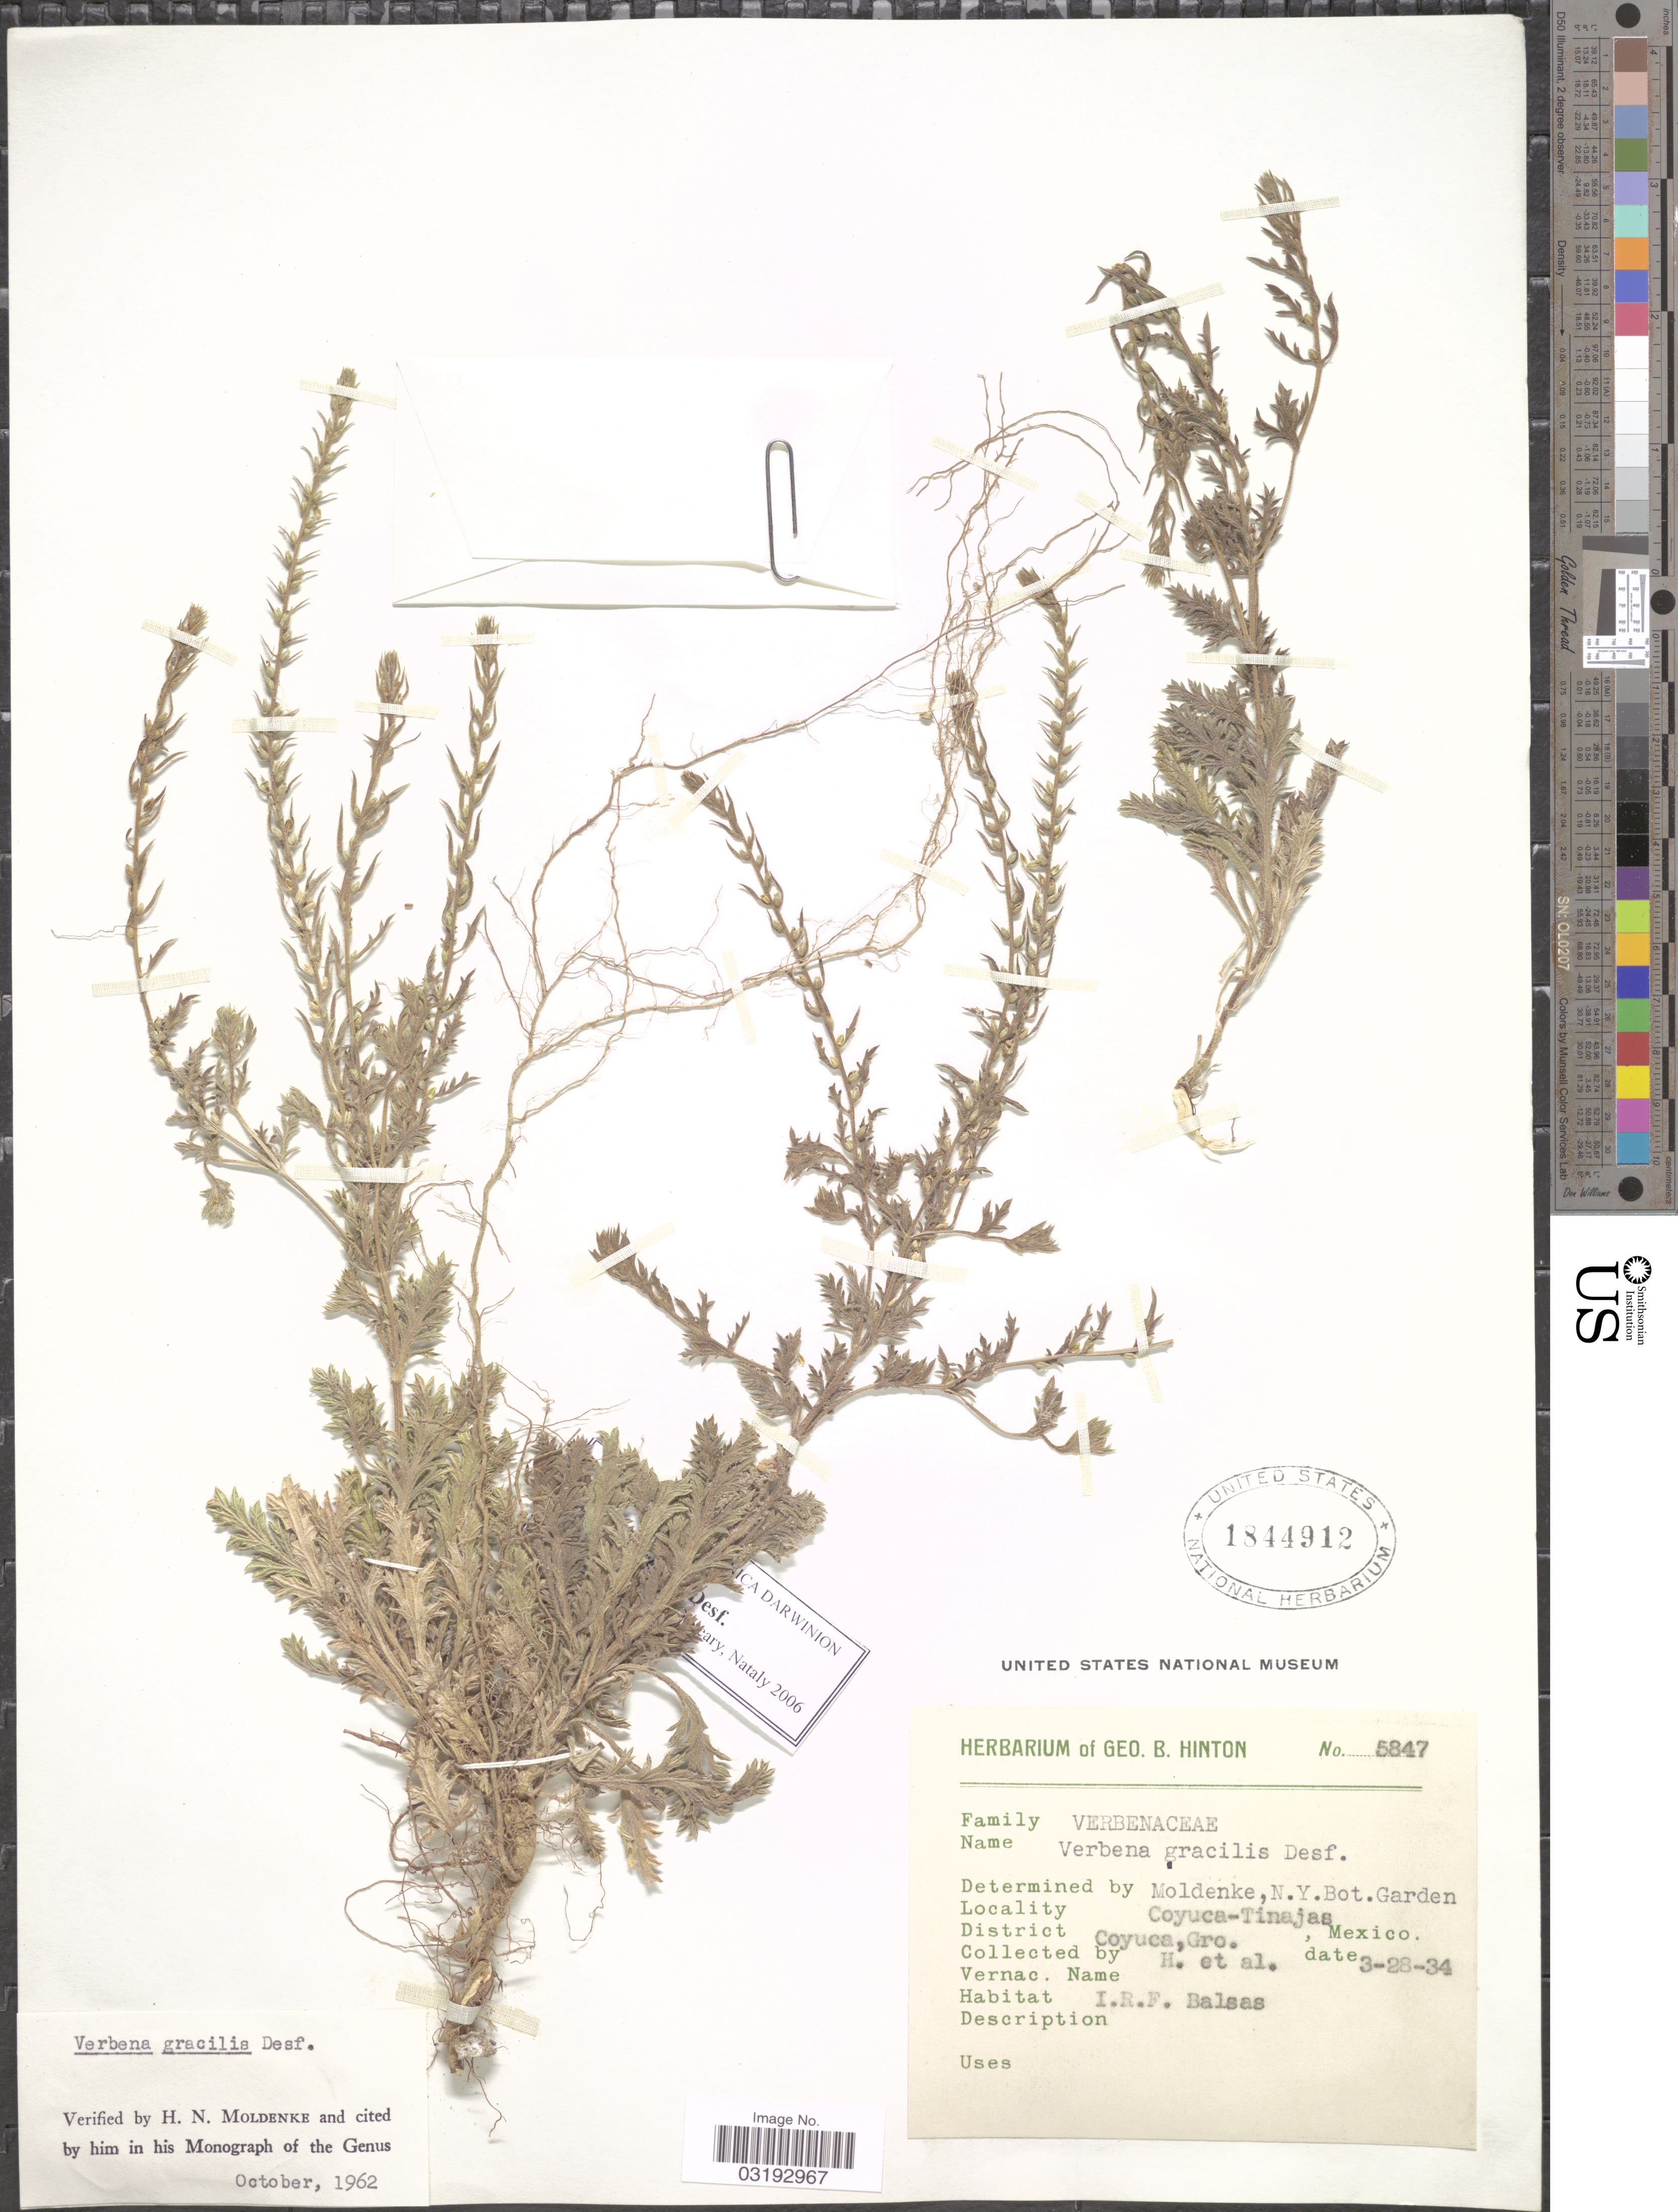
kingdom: Plantae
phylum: Tracheophyta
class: Magnoliopsida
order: Lamiales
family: Verbenaceae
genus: Verbena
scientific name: Verbena gracilis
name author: Desf.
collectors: G. B. Hinton & et al.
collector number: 5847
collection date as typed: Transcribed d/m/y: 28/3/34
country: Mexico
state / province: Guerrero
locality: Coyuca-Tinajas. District Coyuca.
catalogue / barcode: US 1844912